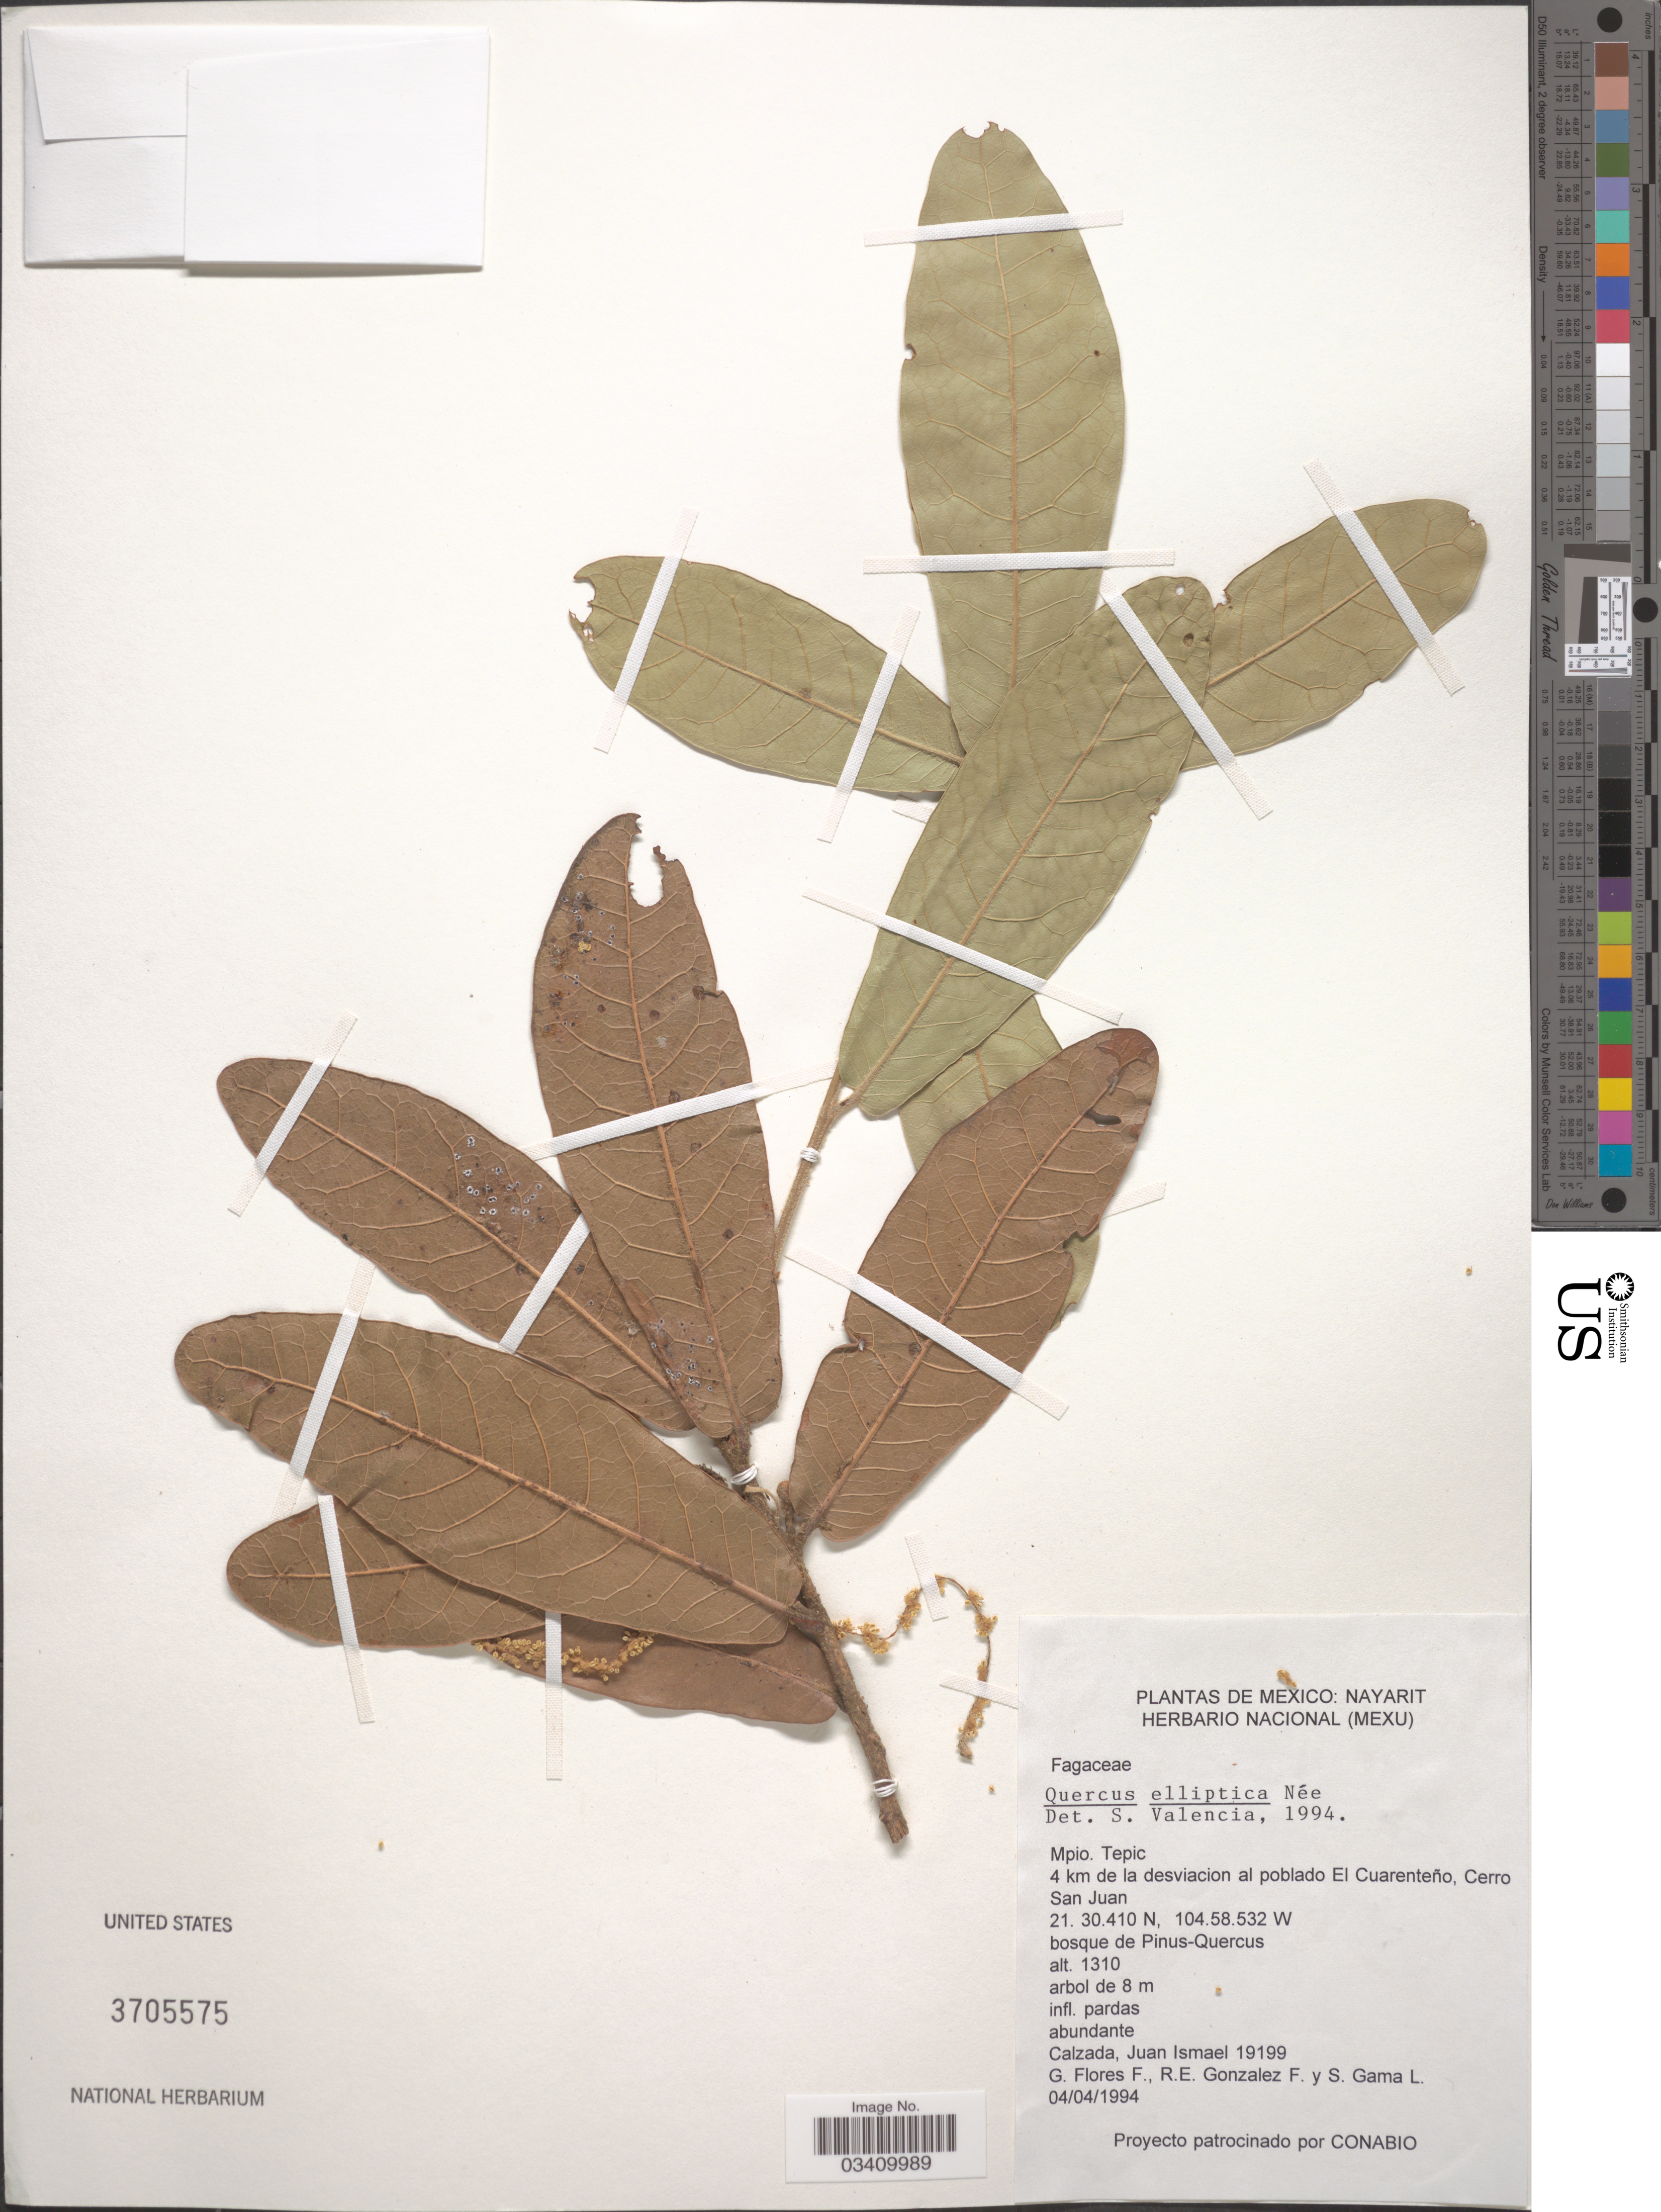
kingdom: Plantae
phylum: Tracheophyta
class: Magnoliopsida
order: Fagales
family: Fagaceae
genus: Quercus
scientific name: Quercus elliptica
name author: Née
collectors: J. I. Calzada, G. Flores F., R. E. Gonzalez F. & S. Gama López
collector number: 19199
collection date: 1994-04-04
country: Mexico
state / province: Nayarit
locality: Mpio. Tepic. 4 km de la desviacion al poblado El Cuarenteño, Cerro San Juan.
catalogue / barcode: US 3705575